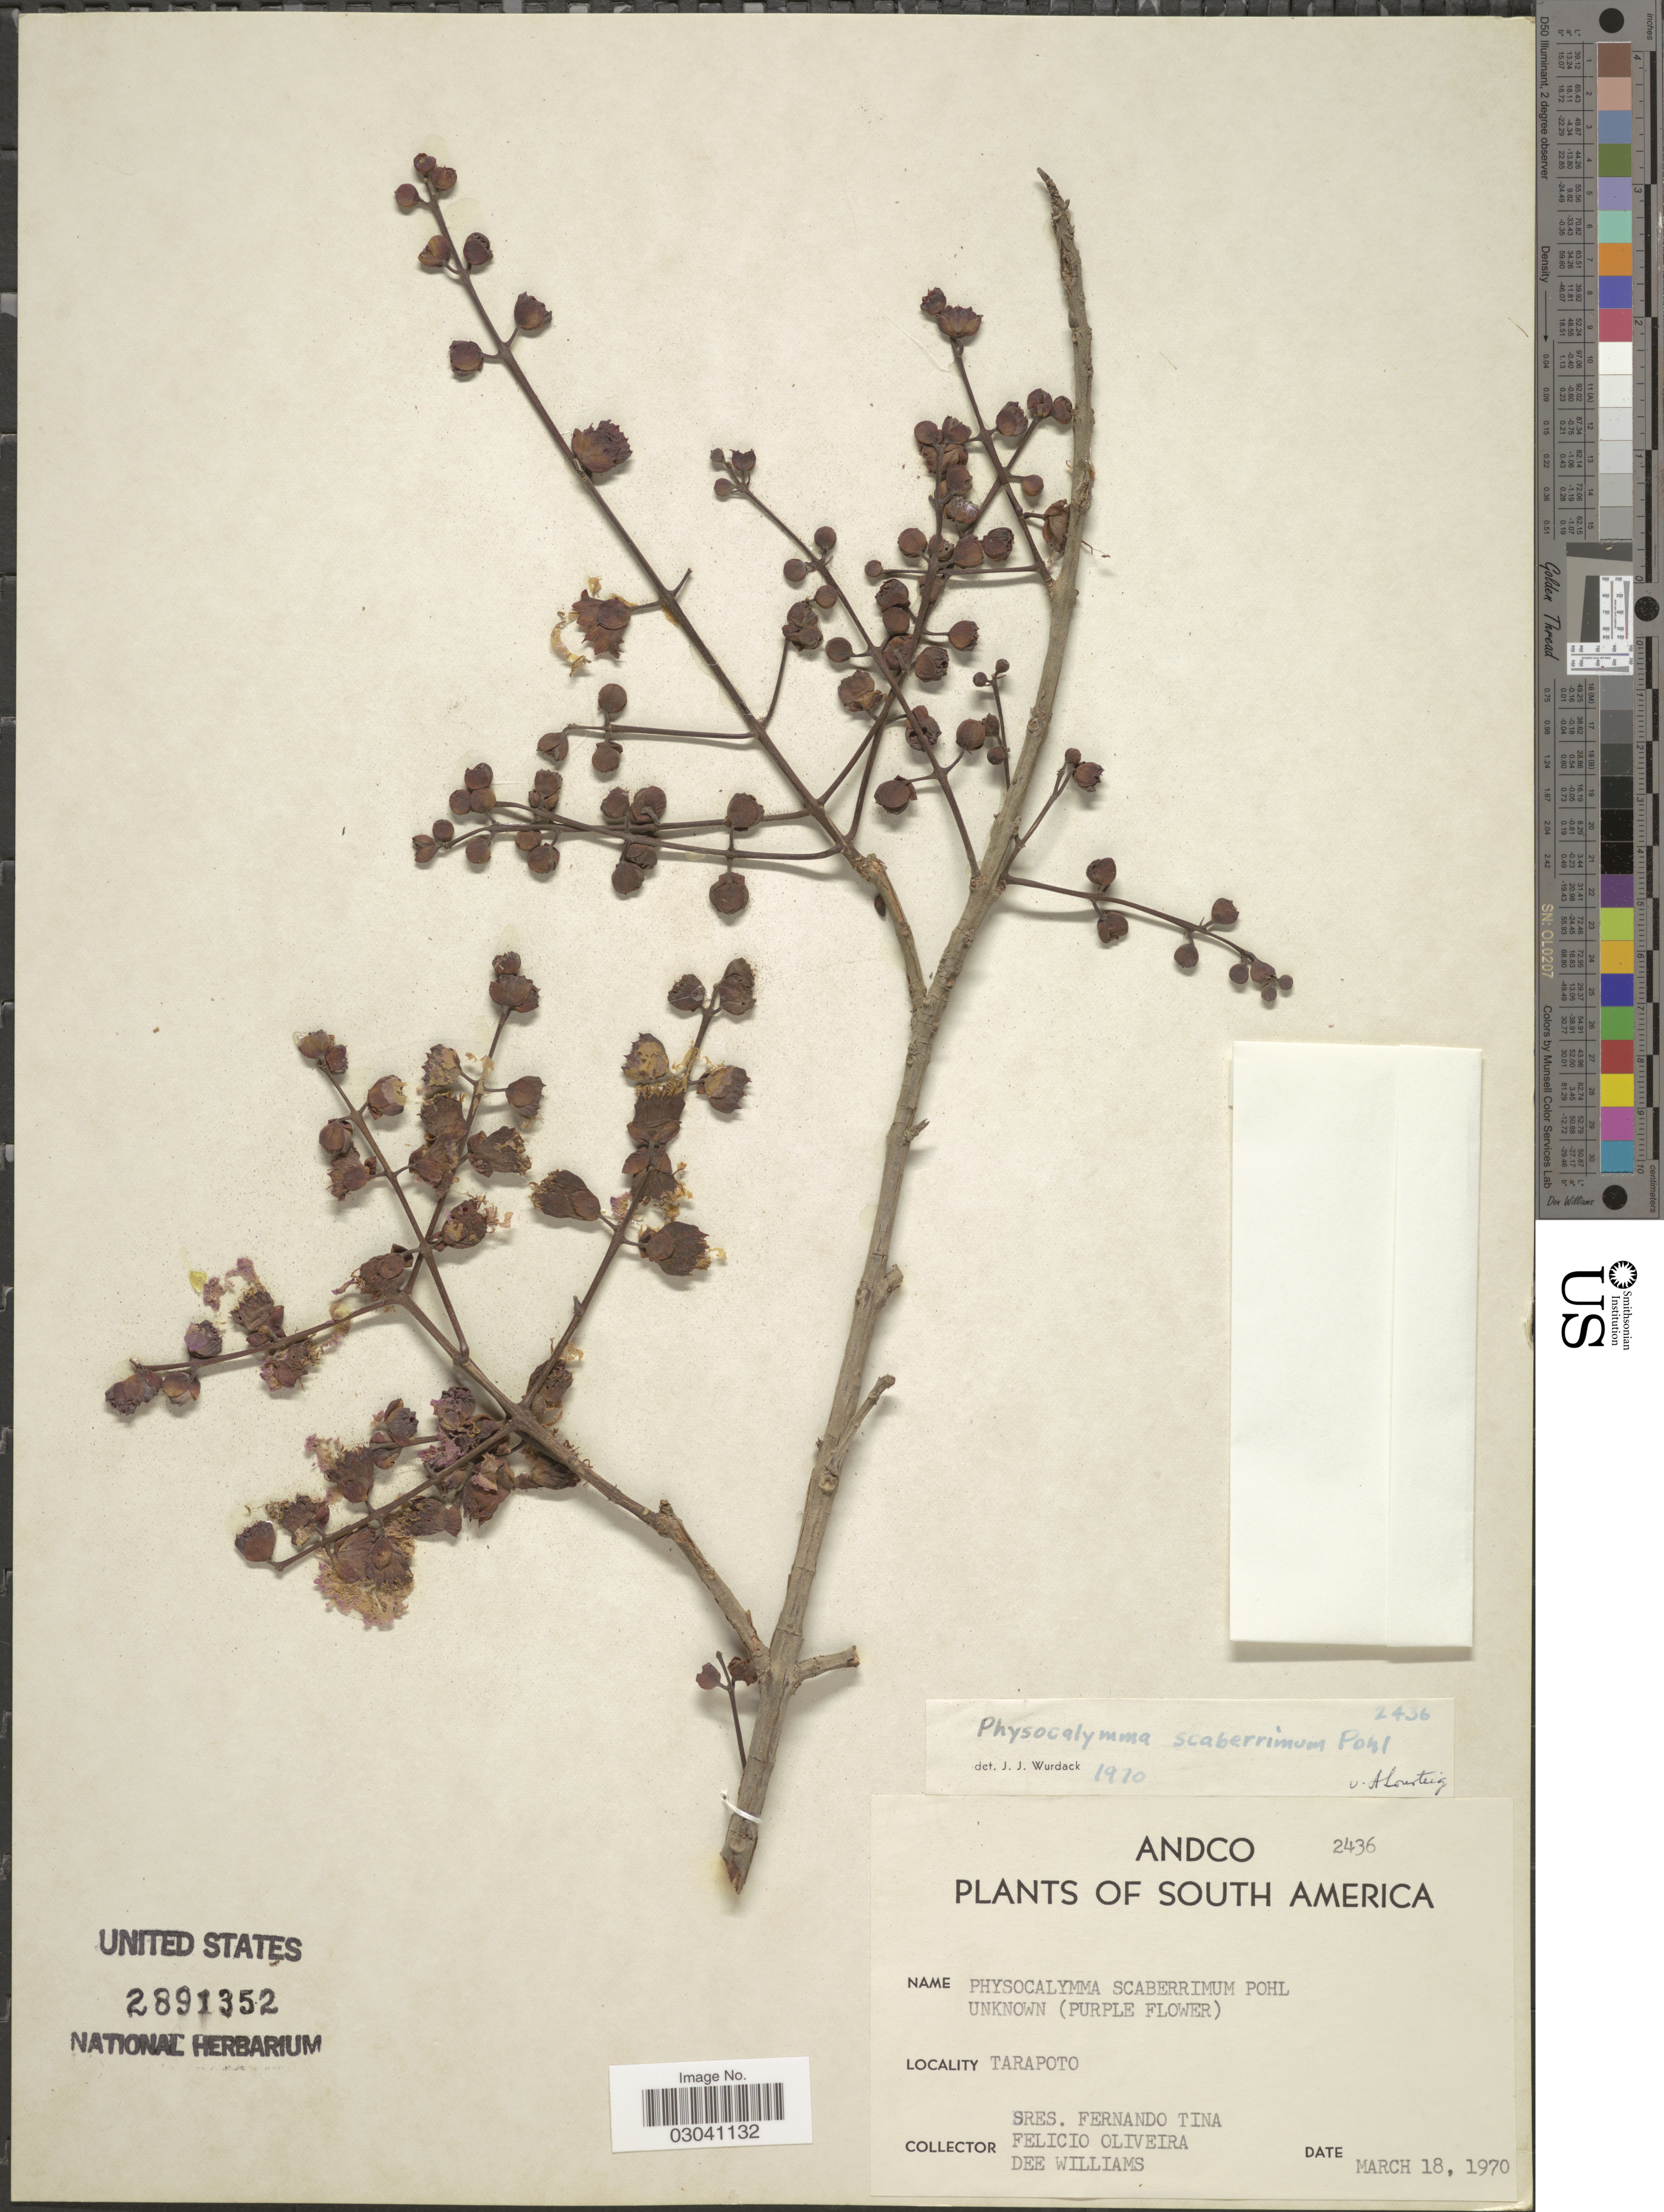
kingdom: Plantae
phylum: Tracheophyta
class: Magnoliopsida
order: Myrtales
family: Lythraceae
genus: Physocalymma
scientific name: Physocalymma scaberrimum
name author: Pohl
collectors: F. Tina, F. Oliveira & D. Williams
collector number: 2436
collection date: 1970-03-18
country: Peru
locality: Andco [unsure placement], Tarapoto.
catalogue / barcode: US 2891352